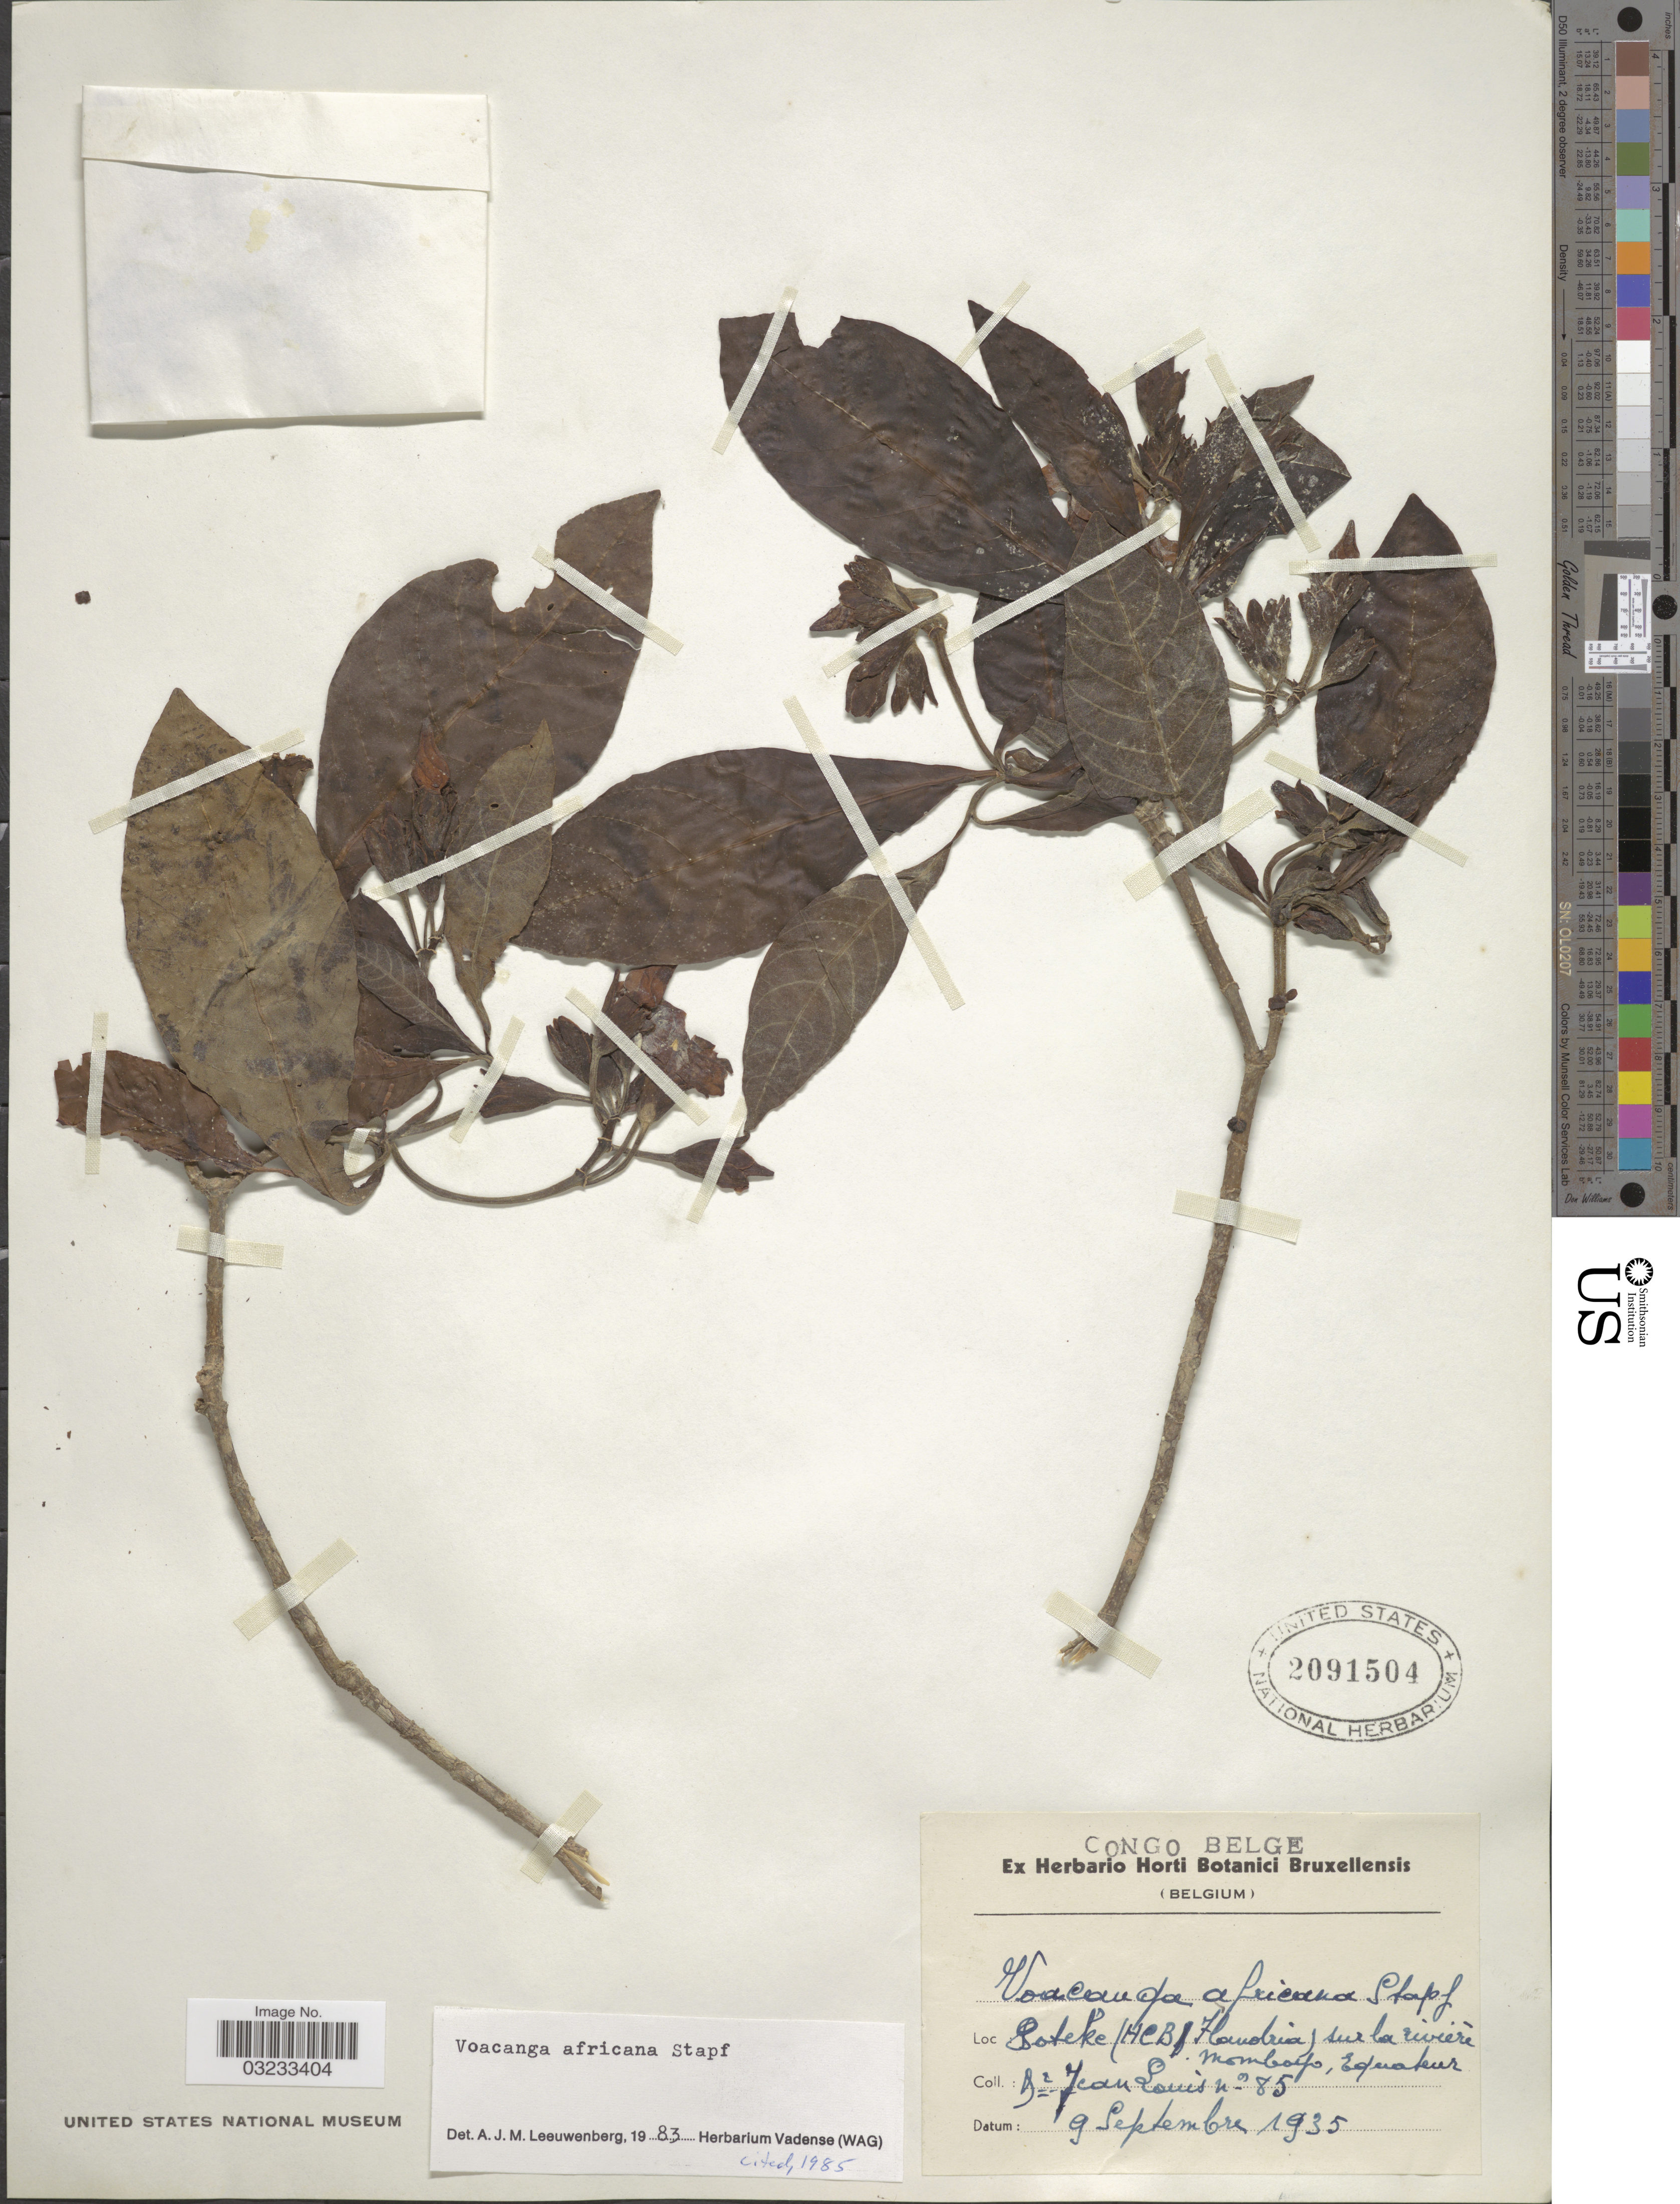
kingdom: Plantae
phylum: Tracheophyta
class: Magnoliopsida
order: Gentianales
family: Apocynaceae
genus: Voacanga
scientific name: Voacanga africana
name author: Stapf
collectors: J. Louis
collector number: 85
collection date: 1935-09-09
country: Congo, Democratic Republic of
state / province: Equateur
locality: Boteke (HCB Flandria) sur la riviére Momboyo, Equateur.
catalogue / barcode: US 2091504